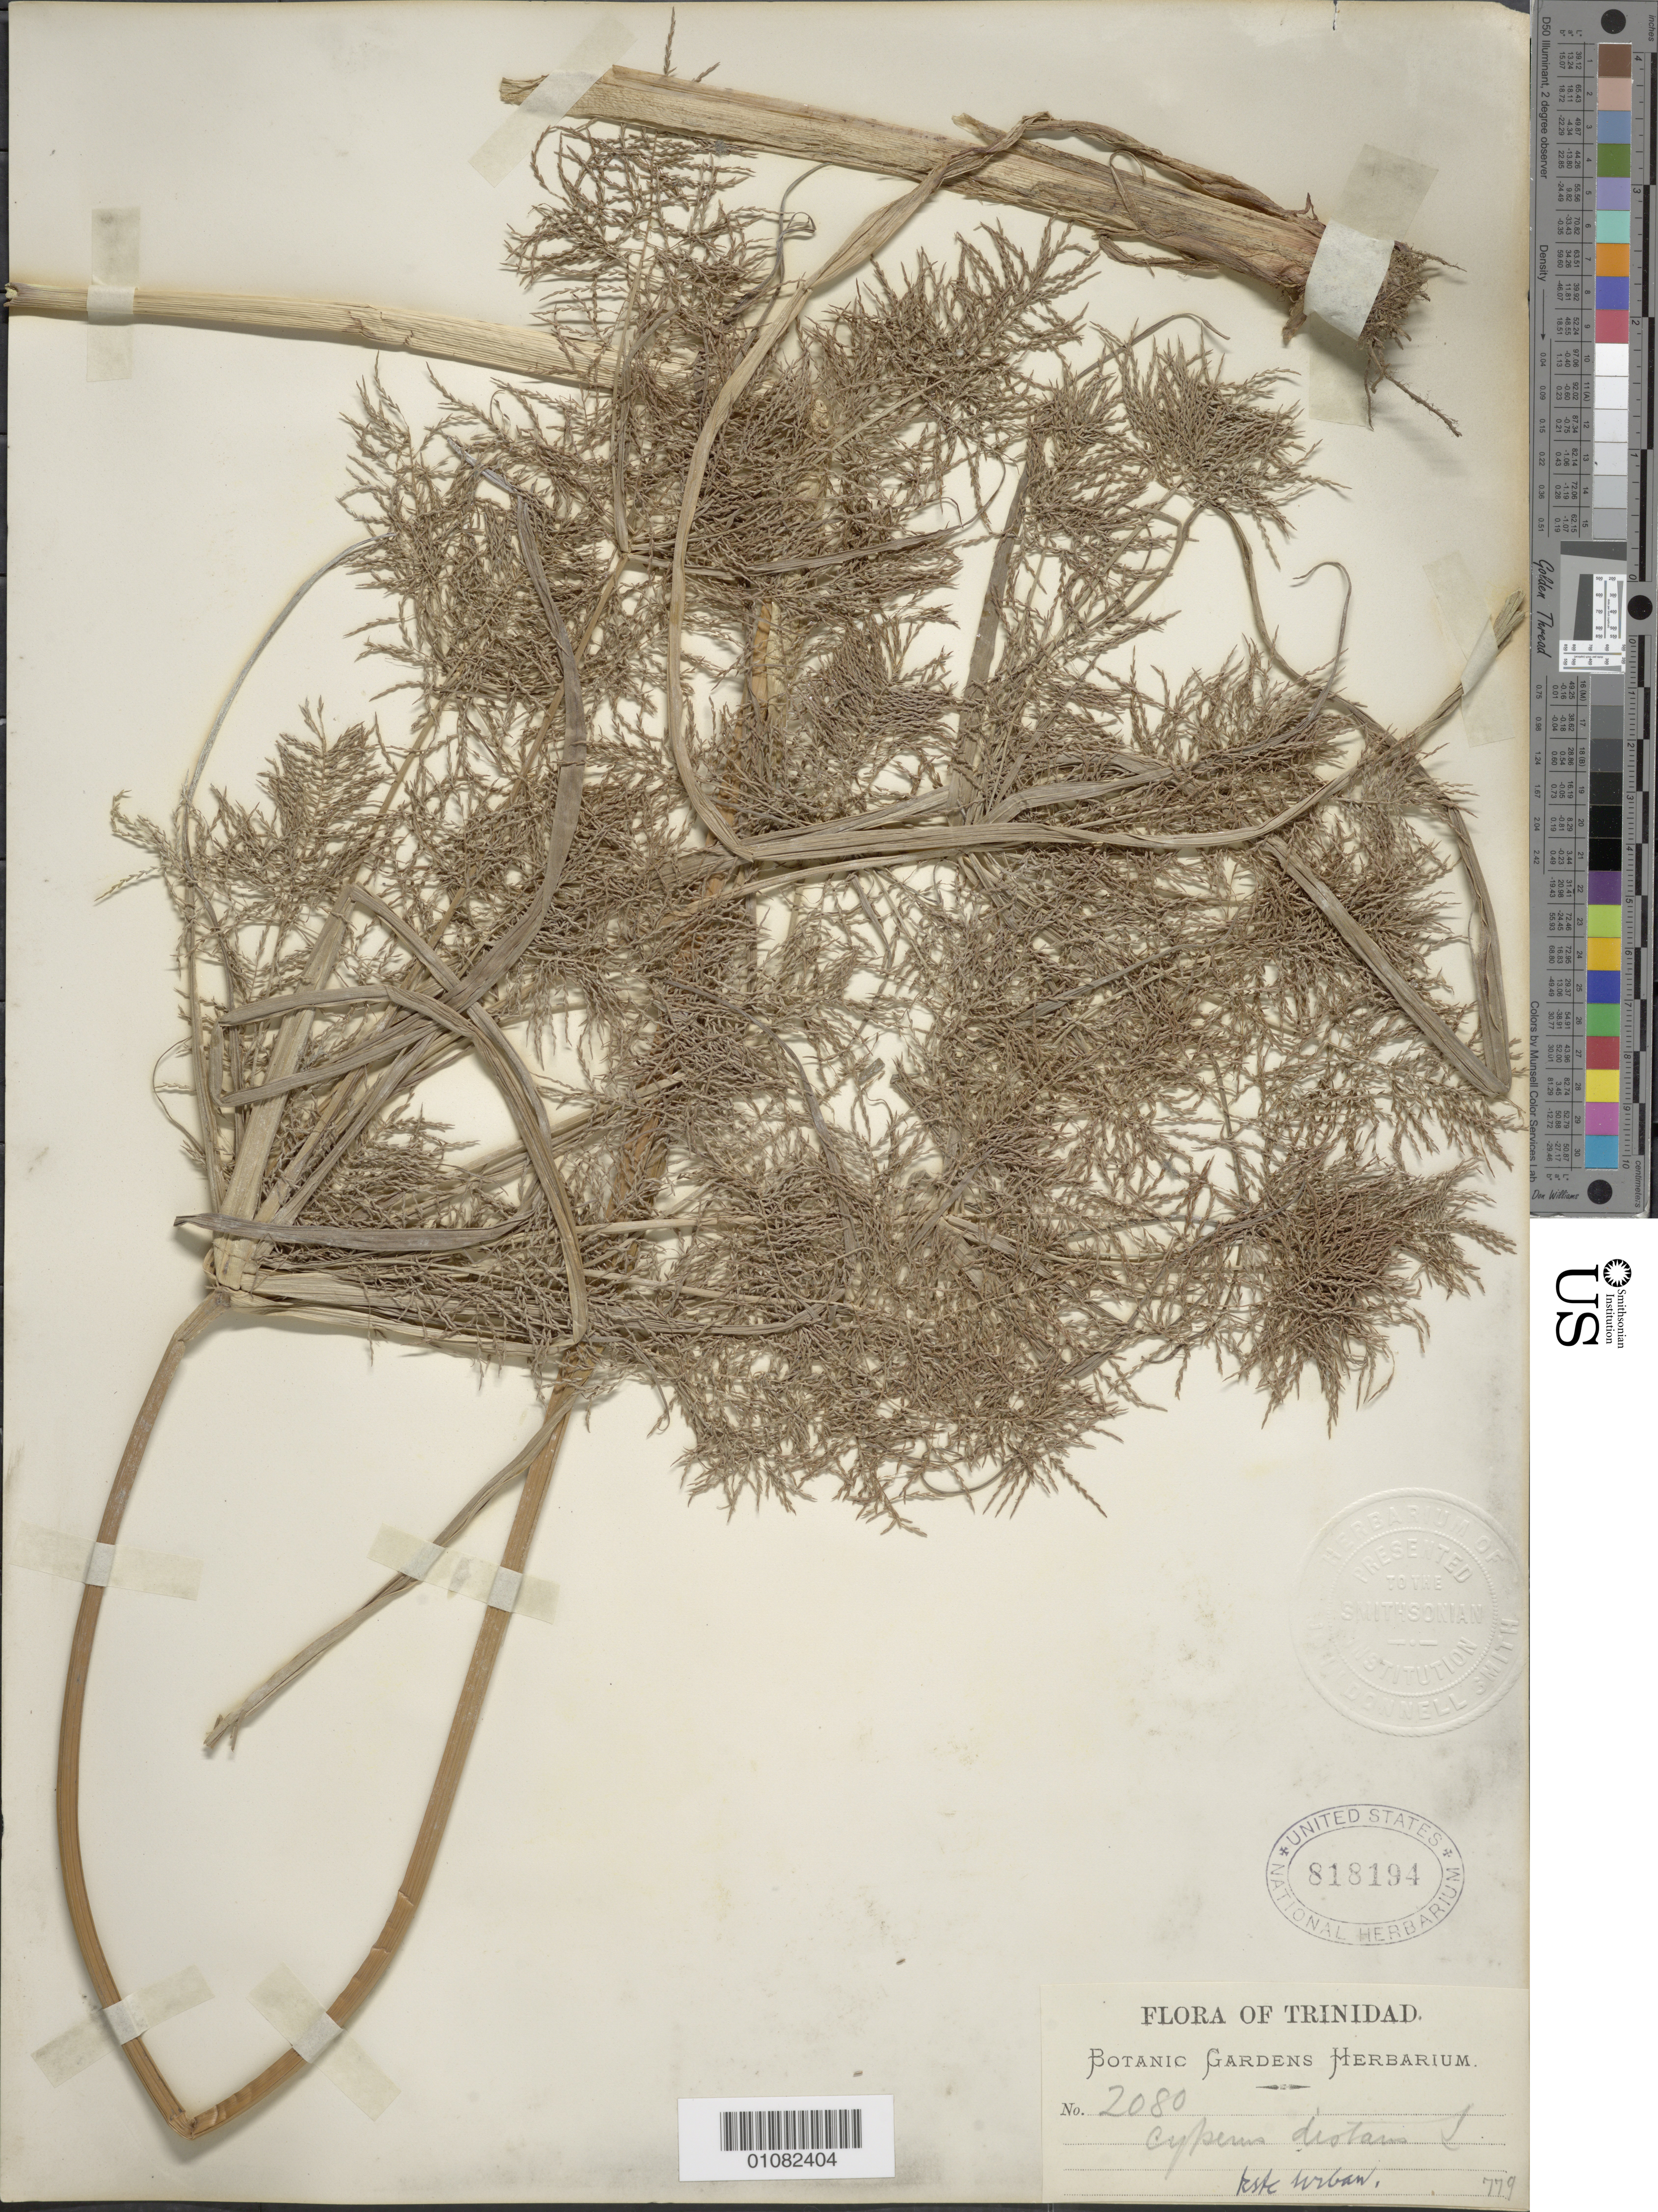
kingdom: Plantae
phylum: Tracheophyta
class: Liliopsida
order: Poales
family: Cyperaceae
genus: Cyperus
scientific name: Cyperus distans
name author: L. f.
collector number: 2080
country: Trinidad and Tobago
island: Trinidad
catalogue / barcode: US 818194